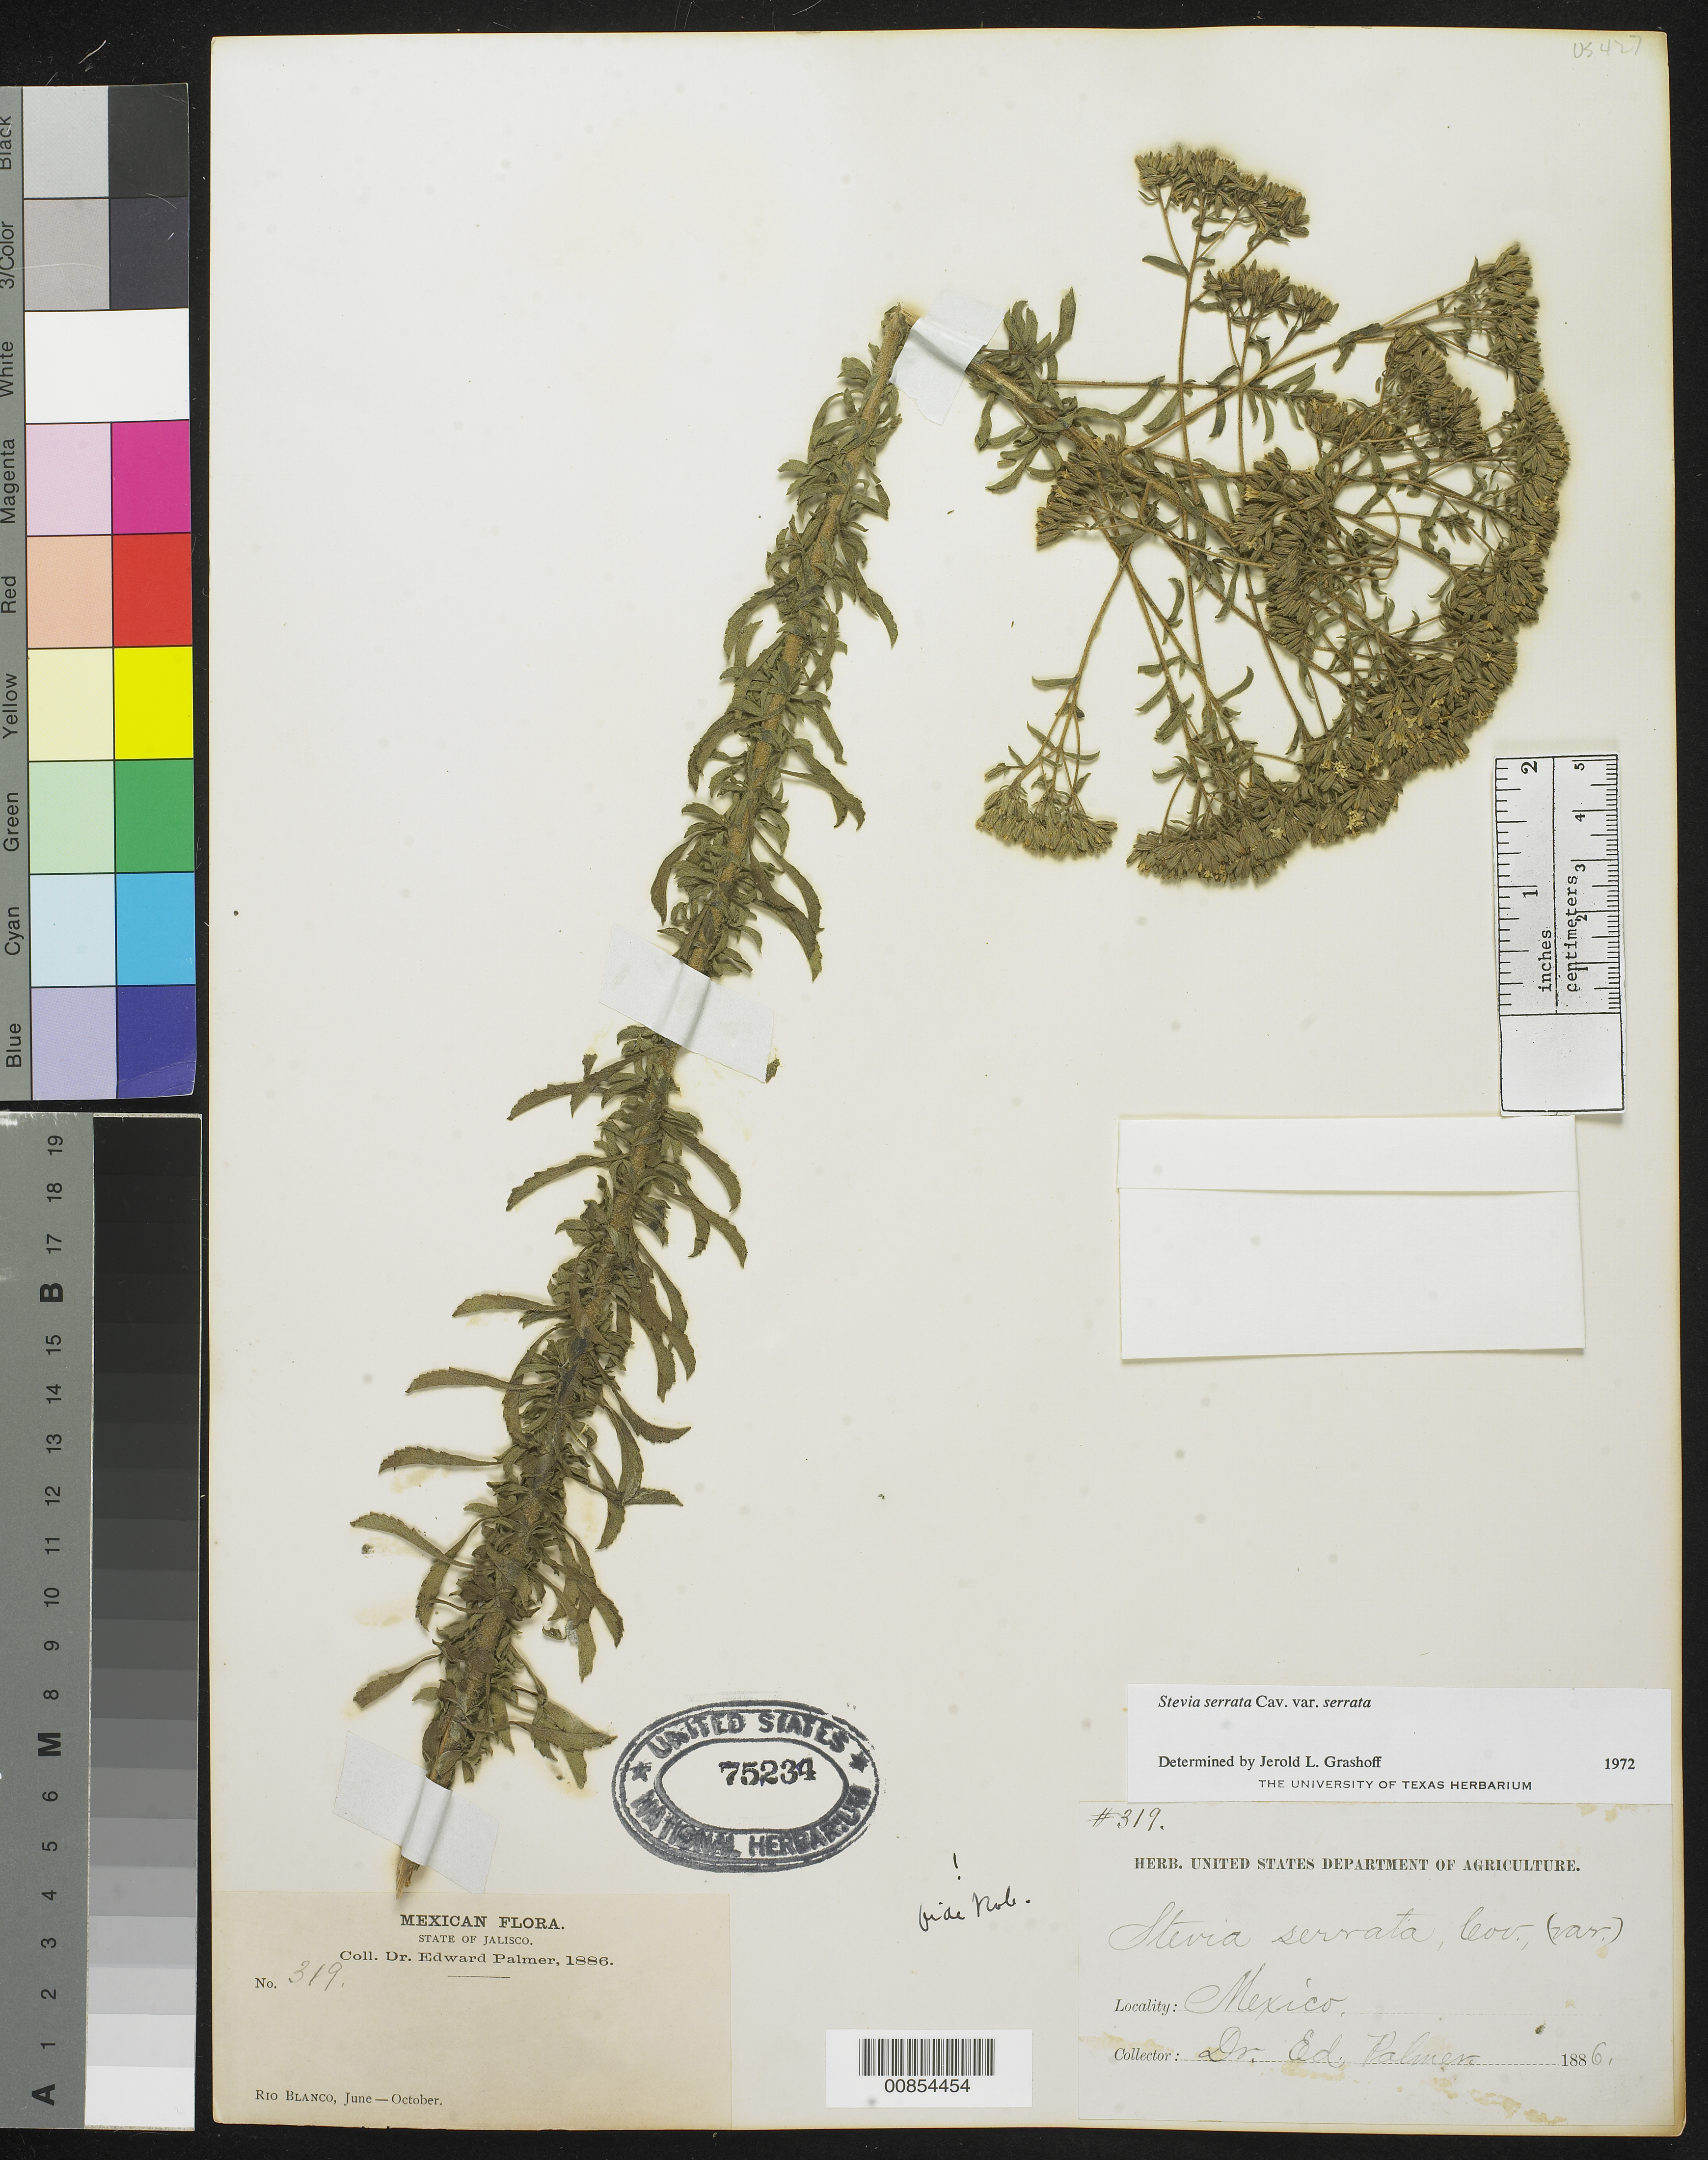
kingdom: Plantae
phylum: Tracheophyta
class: Magnoliopsida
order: Asterales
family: Asteraceae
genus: Stevia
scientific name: Stevia serrata var. serrata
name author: Cav.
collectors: E. Palmer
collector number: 319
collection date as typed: Jun 1886 to -- Oct 1886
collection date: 1886-06/1886-10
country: Mexico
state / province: Jalisco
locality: Río Blanco, Jalisco.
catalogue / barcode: US 75234